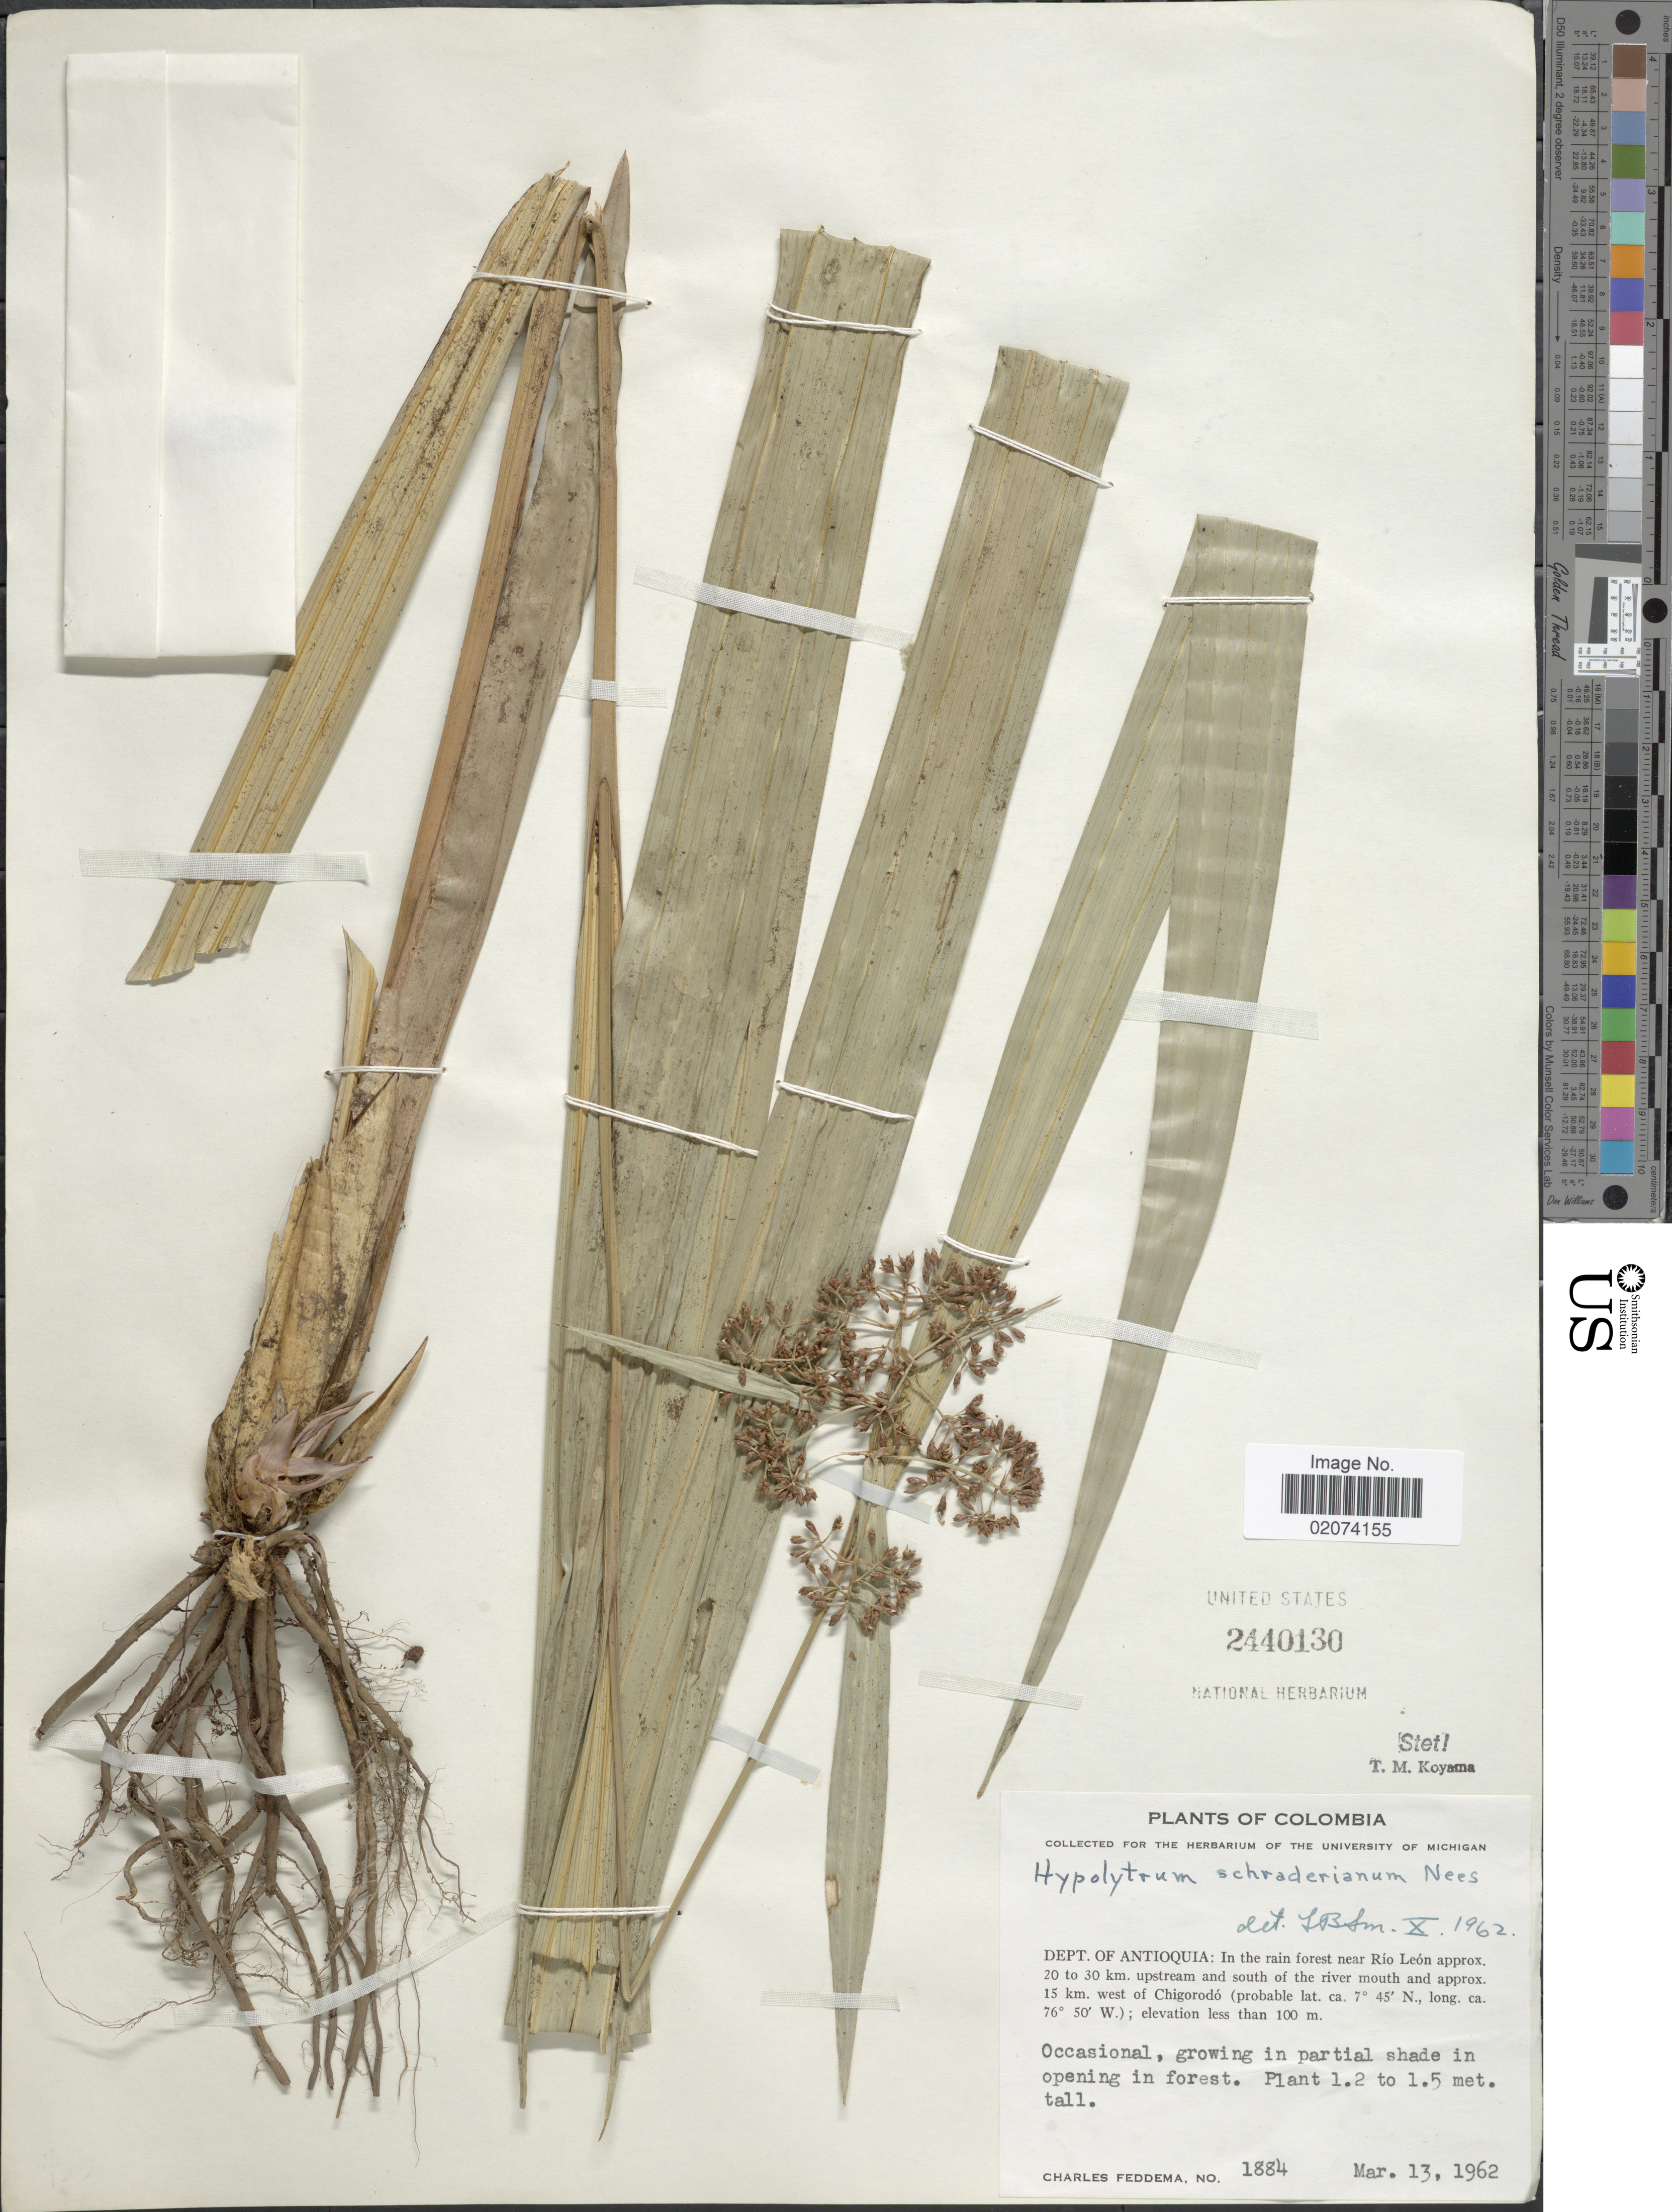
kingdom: Plantae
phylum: Tracheophyta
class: Liliopsida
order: Poales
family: Cyperaceae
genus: Hypolytrum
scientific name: Hypolytrum schraderianum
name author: Nees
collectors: C. Feddema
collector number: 1884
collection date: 1962-03-13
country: Colombia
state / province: Antioquia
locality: Dept of Antioquia: In the rain forest near Rio Leon approx. 20 to 30 km. upstream and south of the river moouth and approx. 15 km west of Chigorodo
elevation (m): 100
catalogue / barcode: US 2440130